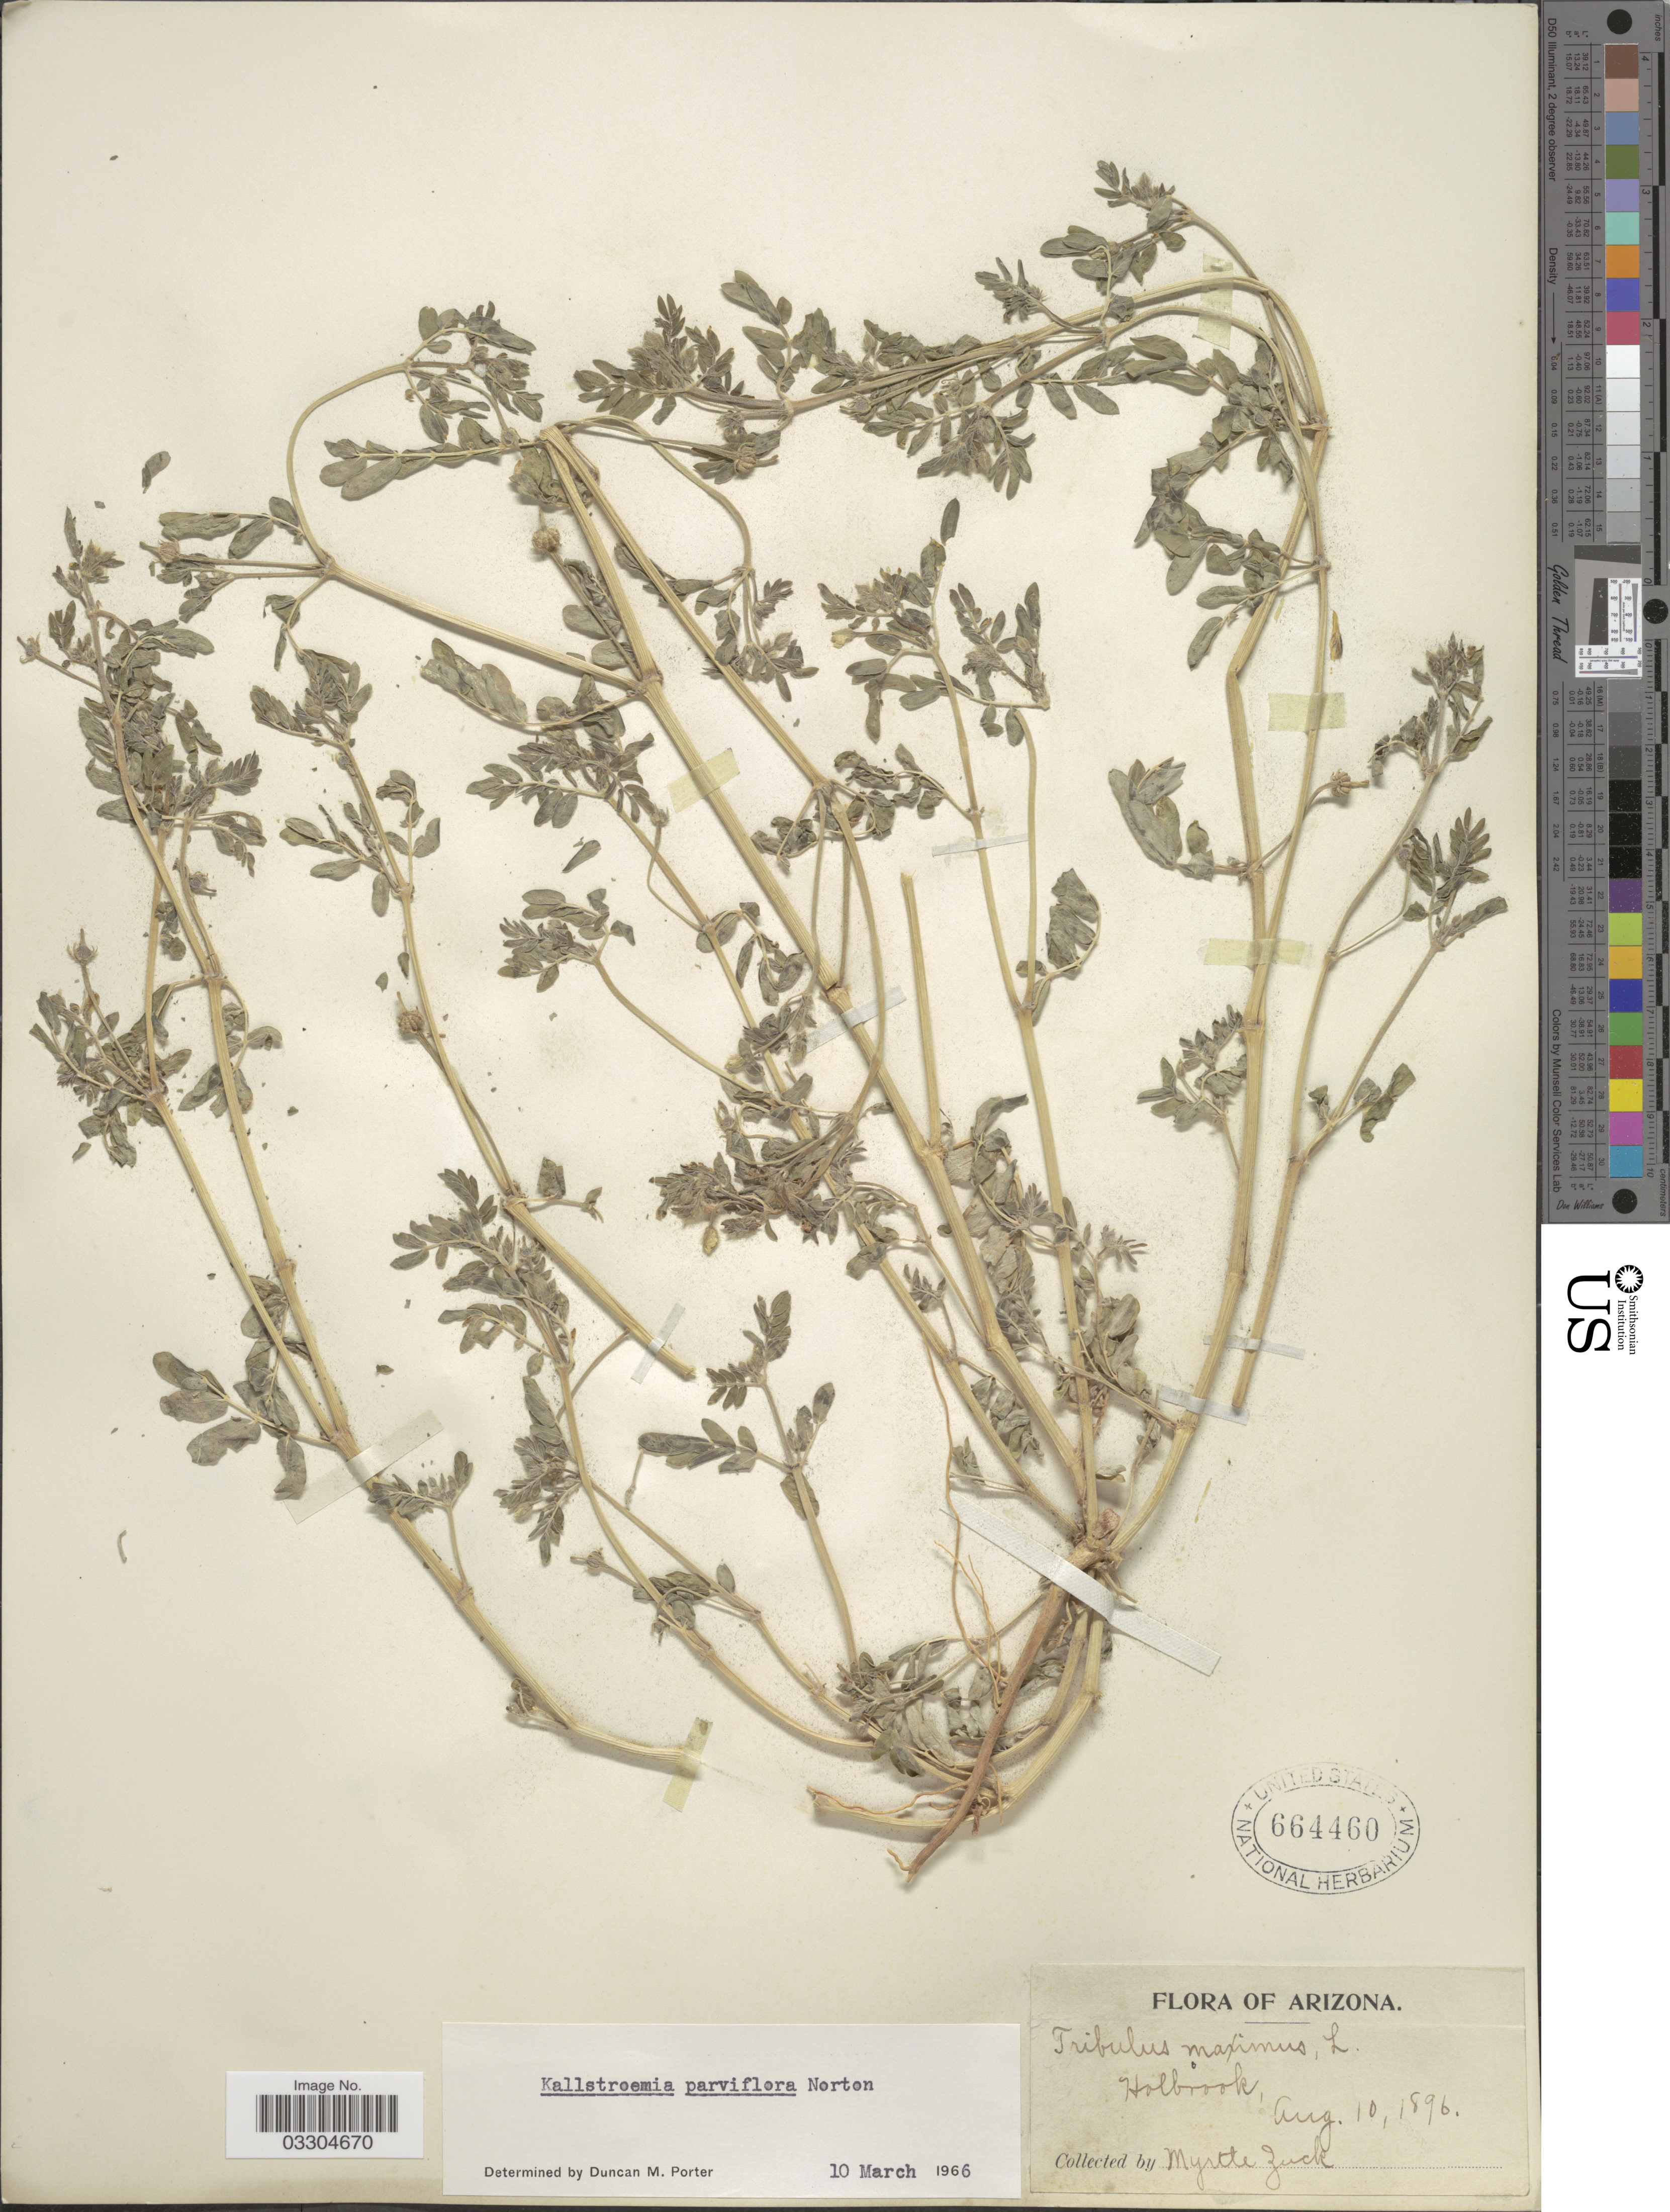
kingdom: Plantae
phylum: Tracheophyta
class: Magnoliopsida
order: Zygophyllales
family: Zygophyllaceae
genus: Kallstroemia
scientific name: Kallstroemia parviflora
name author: Norton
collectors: M. Zuck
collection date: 1896-08-10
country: United States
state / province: Arizona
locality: Holbrook.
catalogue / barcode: US 664460